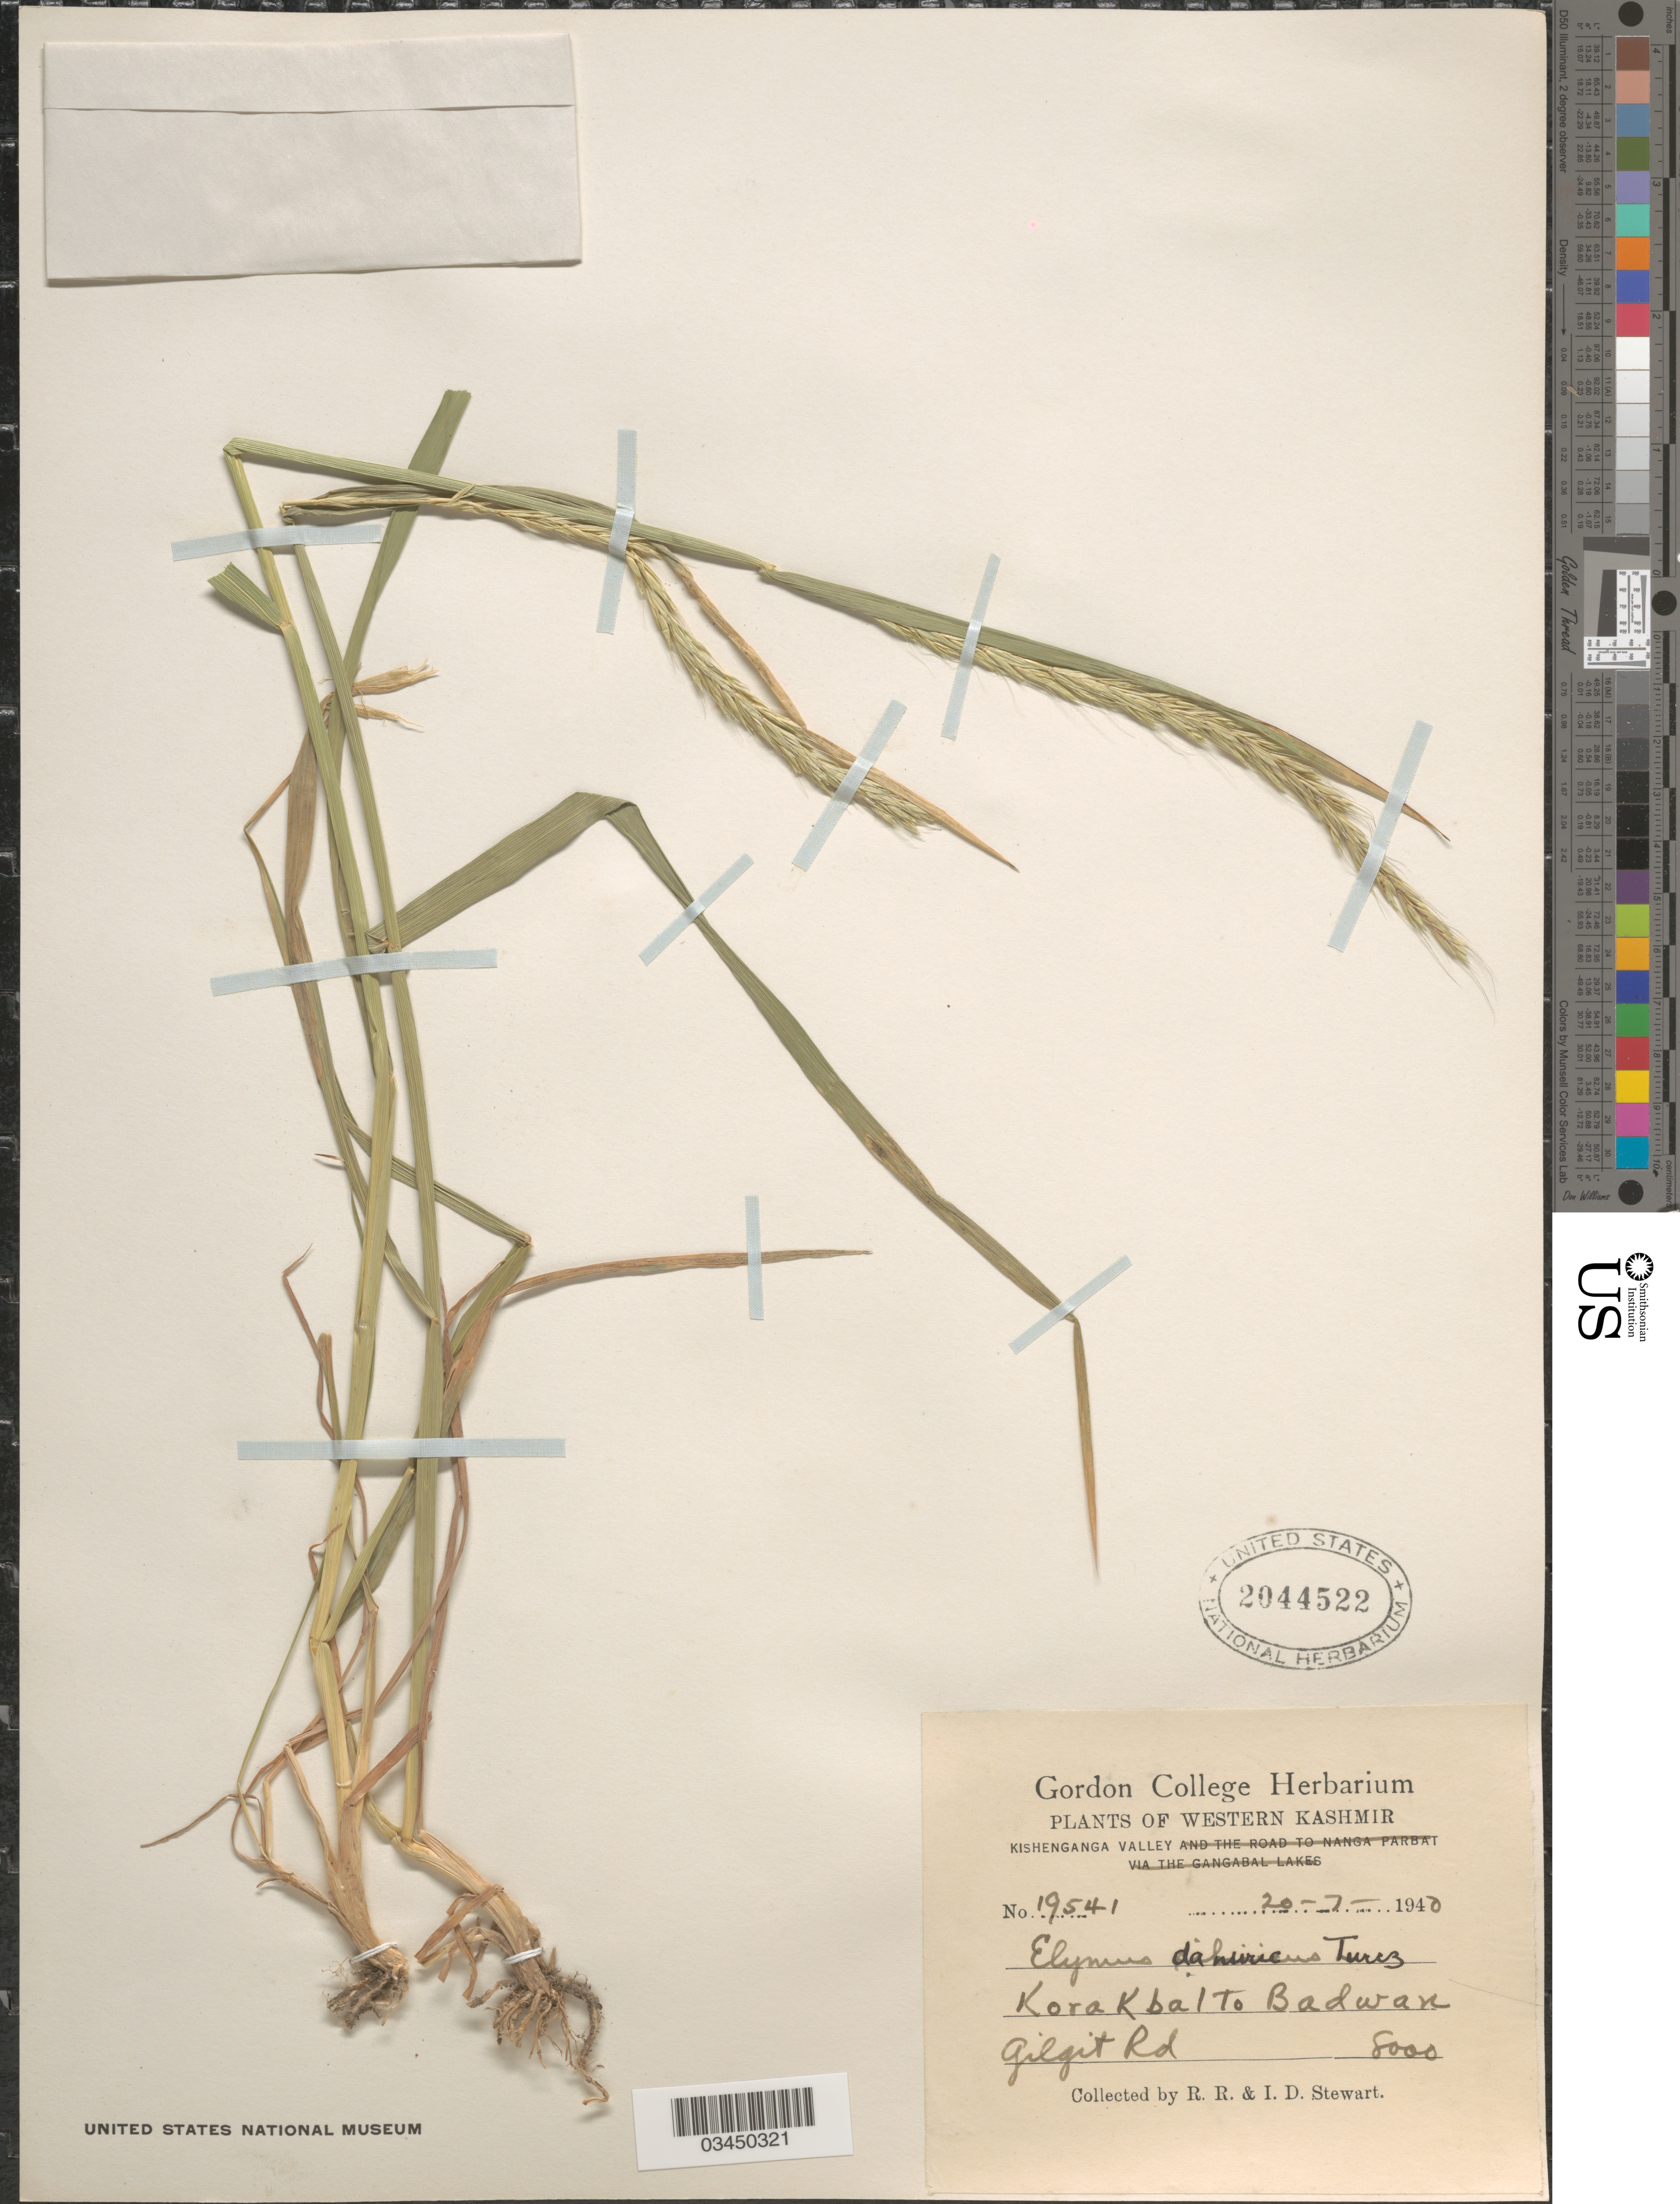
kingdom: Plantae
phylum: Tracheophyta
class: Liliopsida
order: Poales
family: Poaceae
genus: Elymus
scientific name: Elymus dahuricus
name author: Turcz. ex Griseb.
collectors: R. Stewart & I. Stewart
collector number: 19541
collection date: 1940-07-20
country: Pakistan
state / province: Gilgit-Baltistan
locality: Western Kashmir. Kishenganga Valley. Korakbal to Badwan. Gilgit Rd.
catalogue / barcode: US 2044522